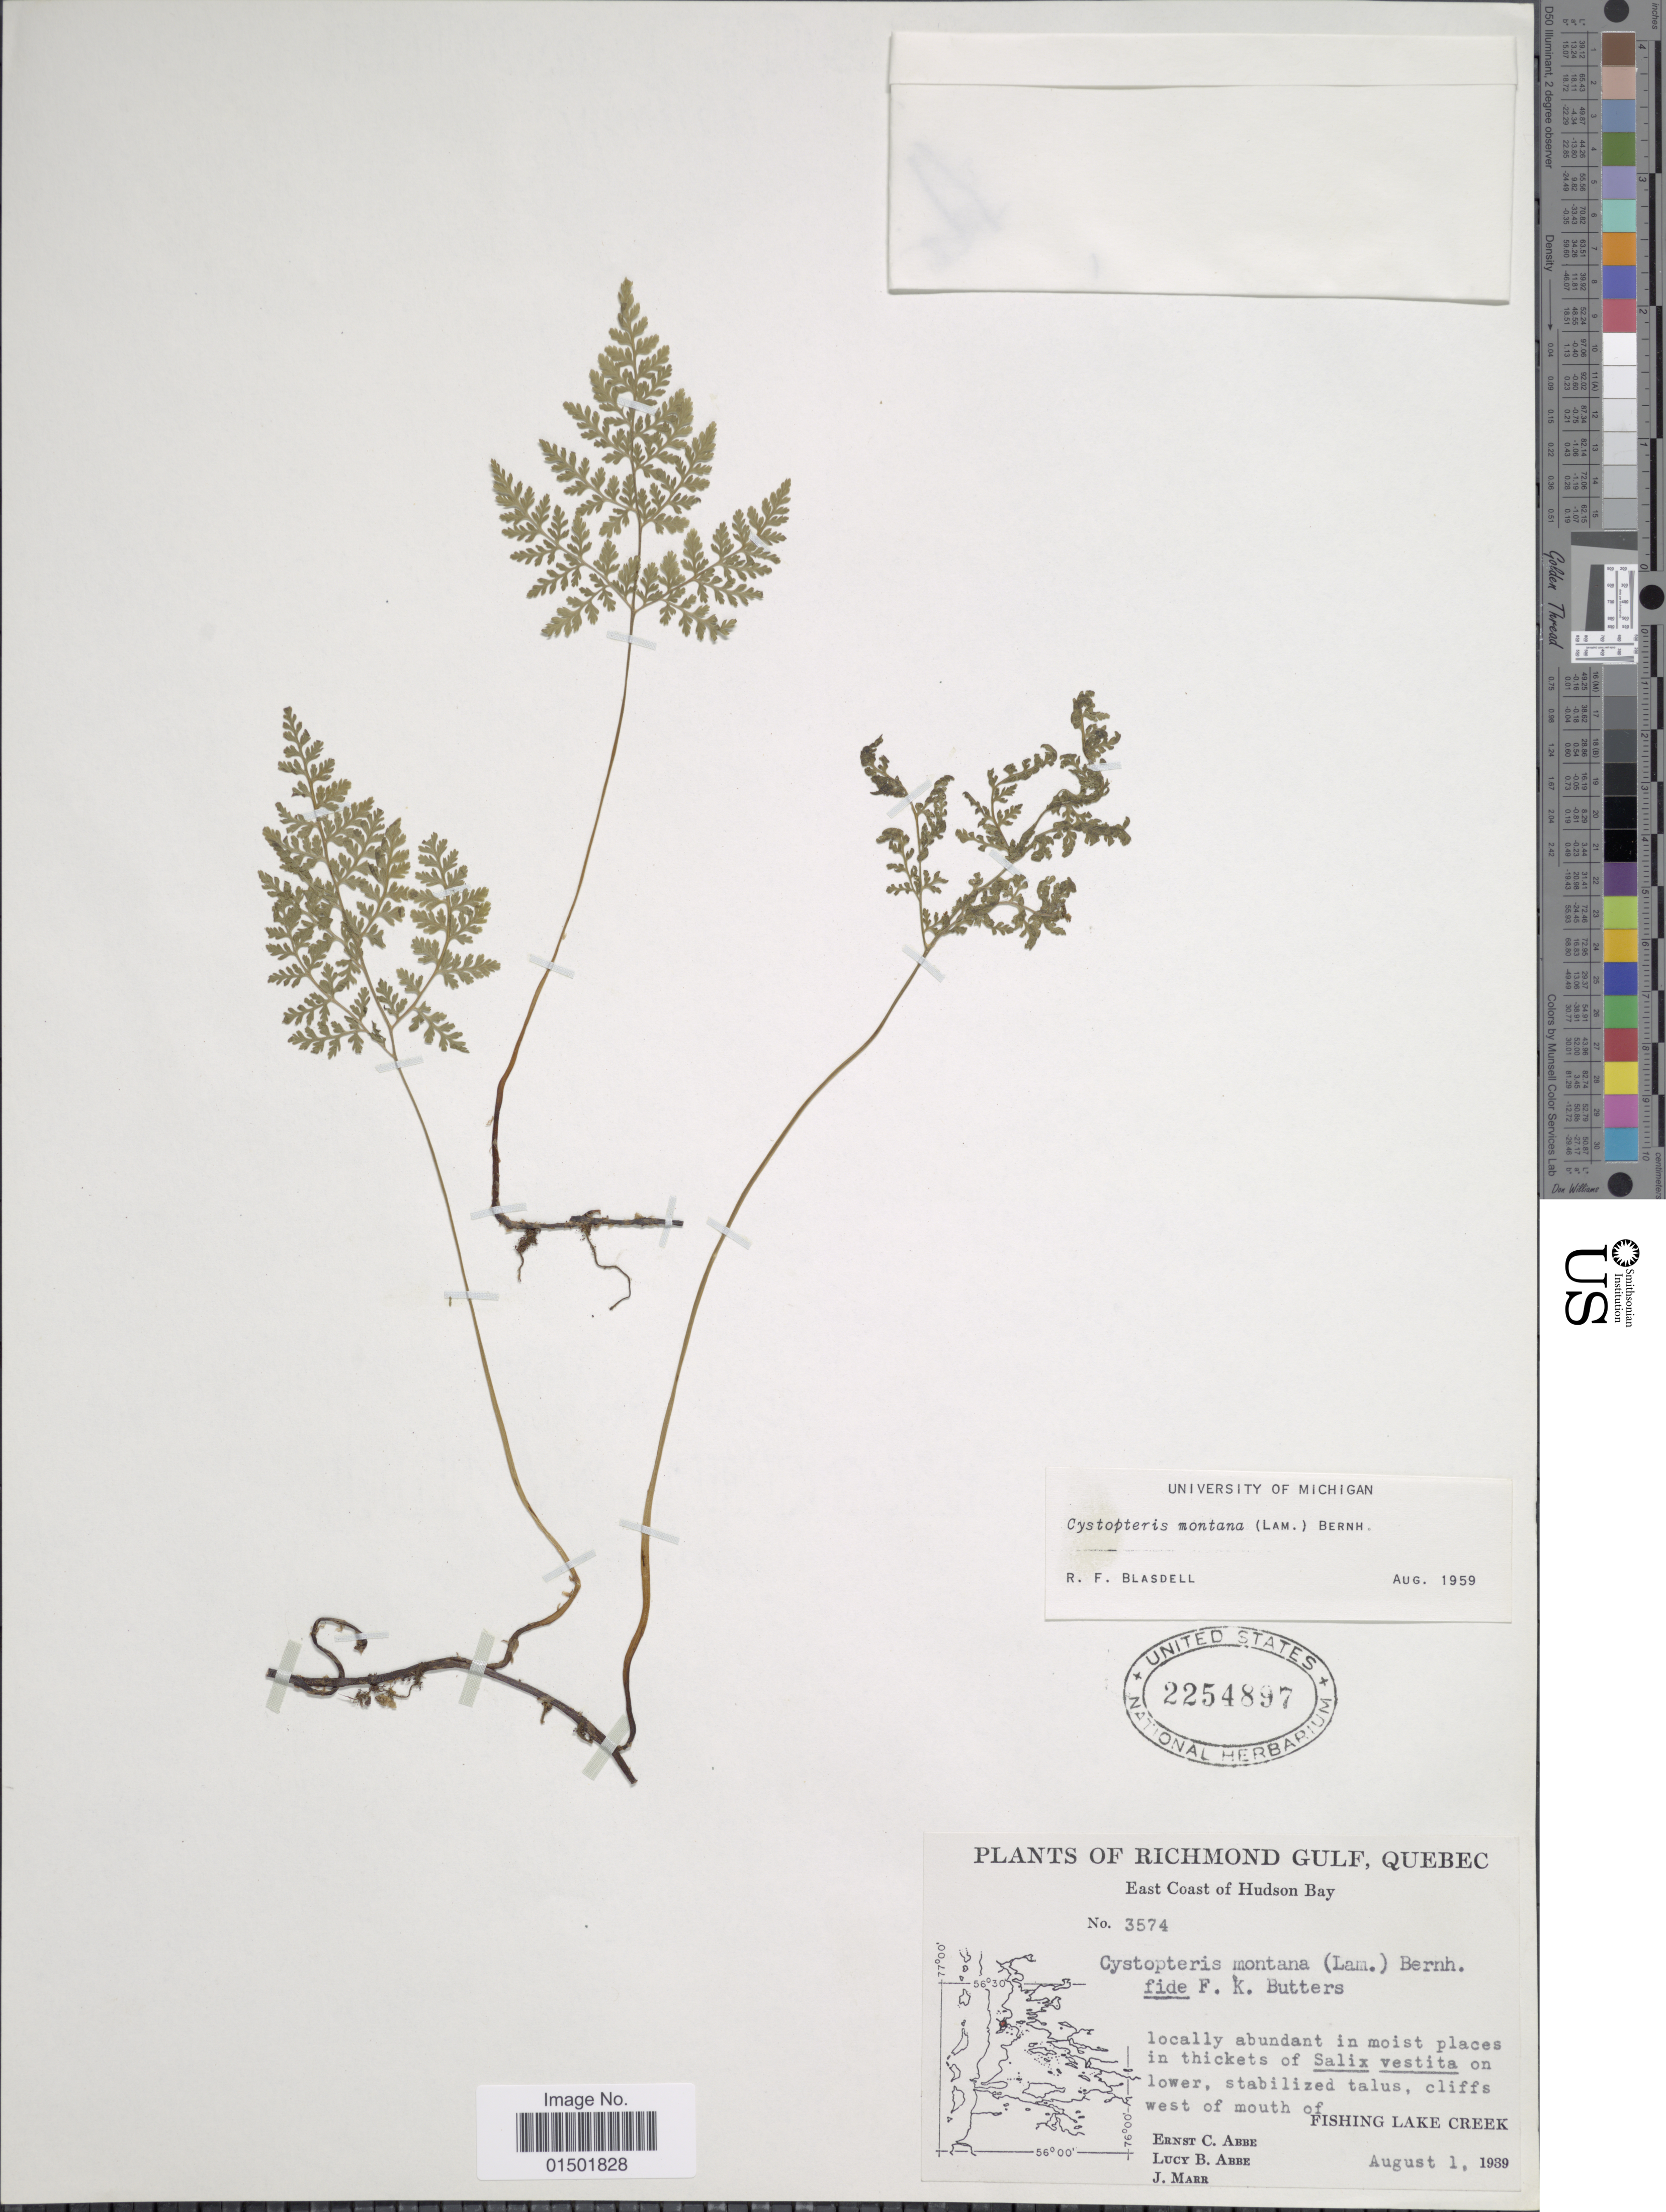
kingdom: Plantae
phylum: Tracheophyta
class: Polypodiopsida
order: Polypodiales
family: Cystopteridaceae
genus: Cystopteris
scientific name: Cystopteris montana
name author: (Lam.) Desv.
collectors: E. C. Abbe, L. B. Abbe & J. Marr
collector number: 3574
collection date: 1939-08-01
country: Canada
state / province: Quebec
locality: Richmond Gulf. East Coast of Hudson Bay. cliffs west of mouth of Fishing Lake Creek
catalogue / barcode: US 2254897